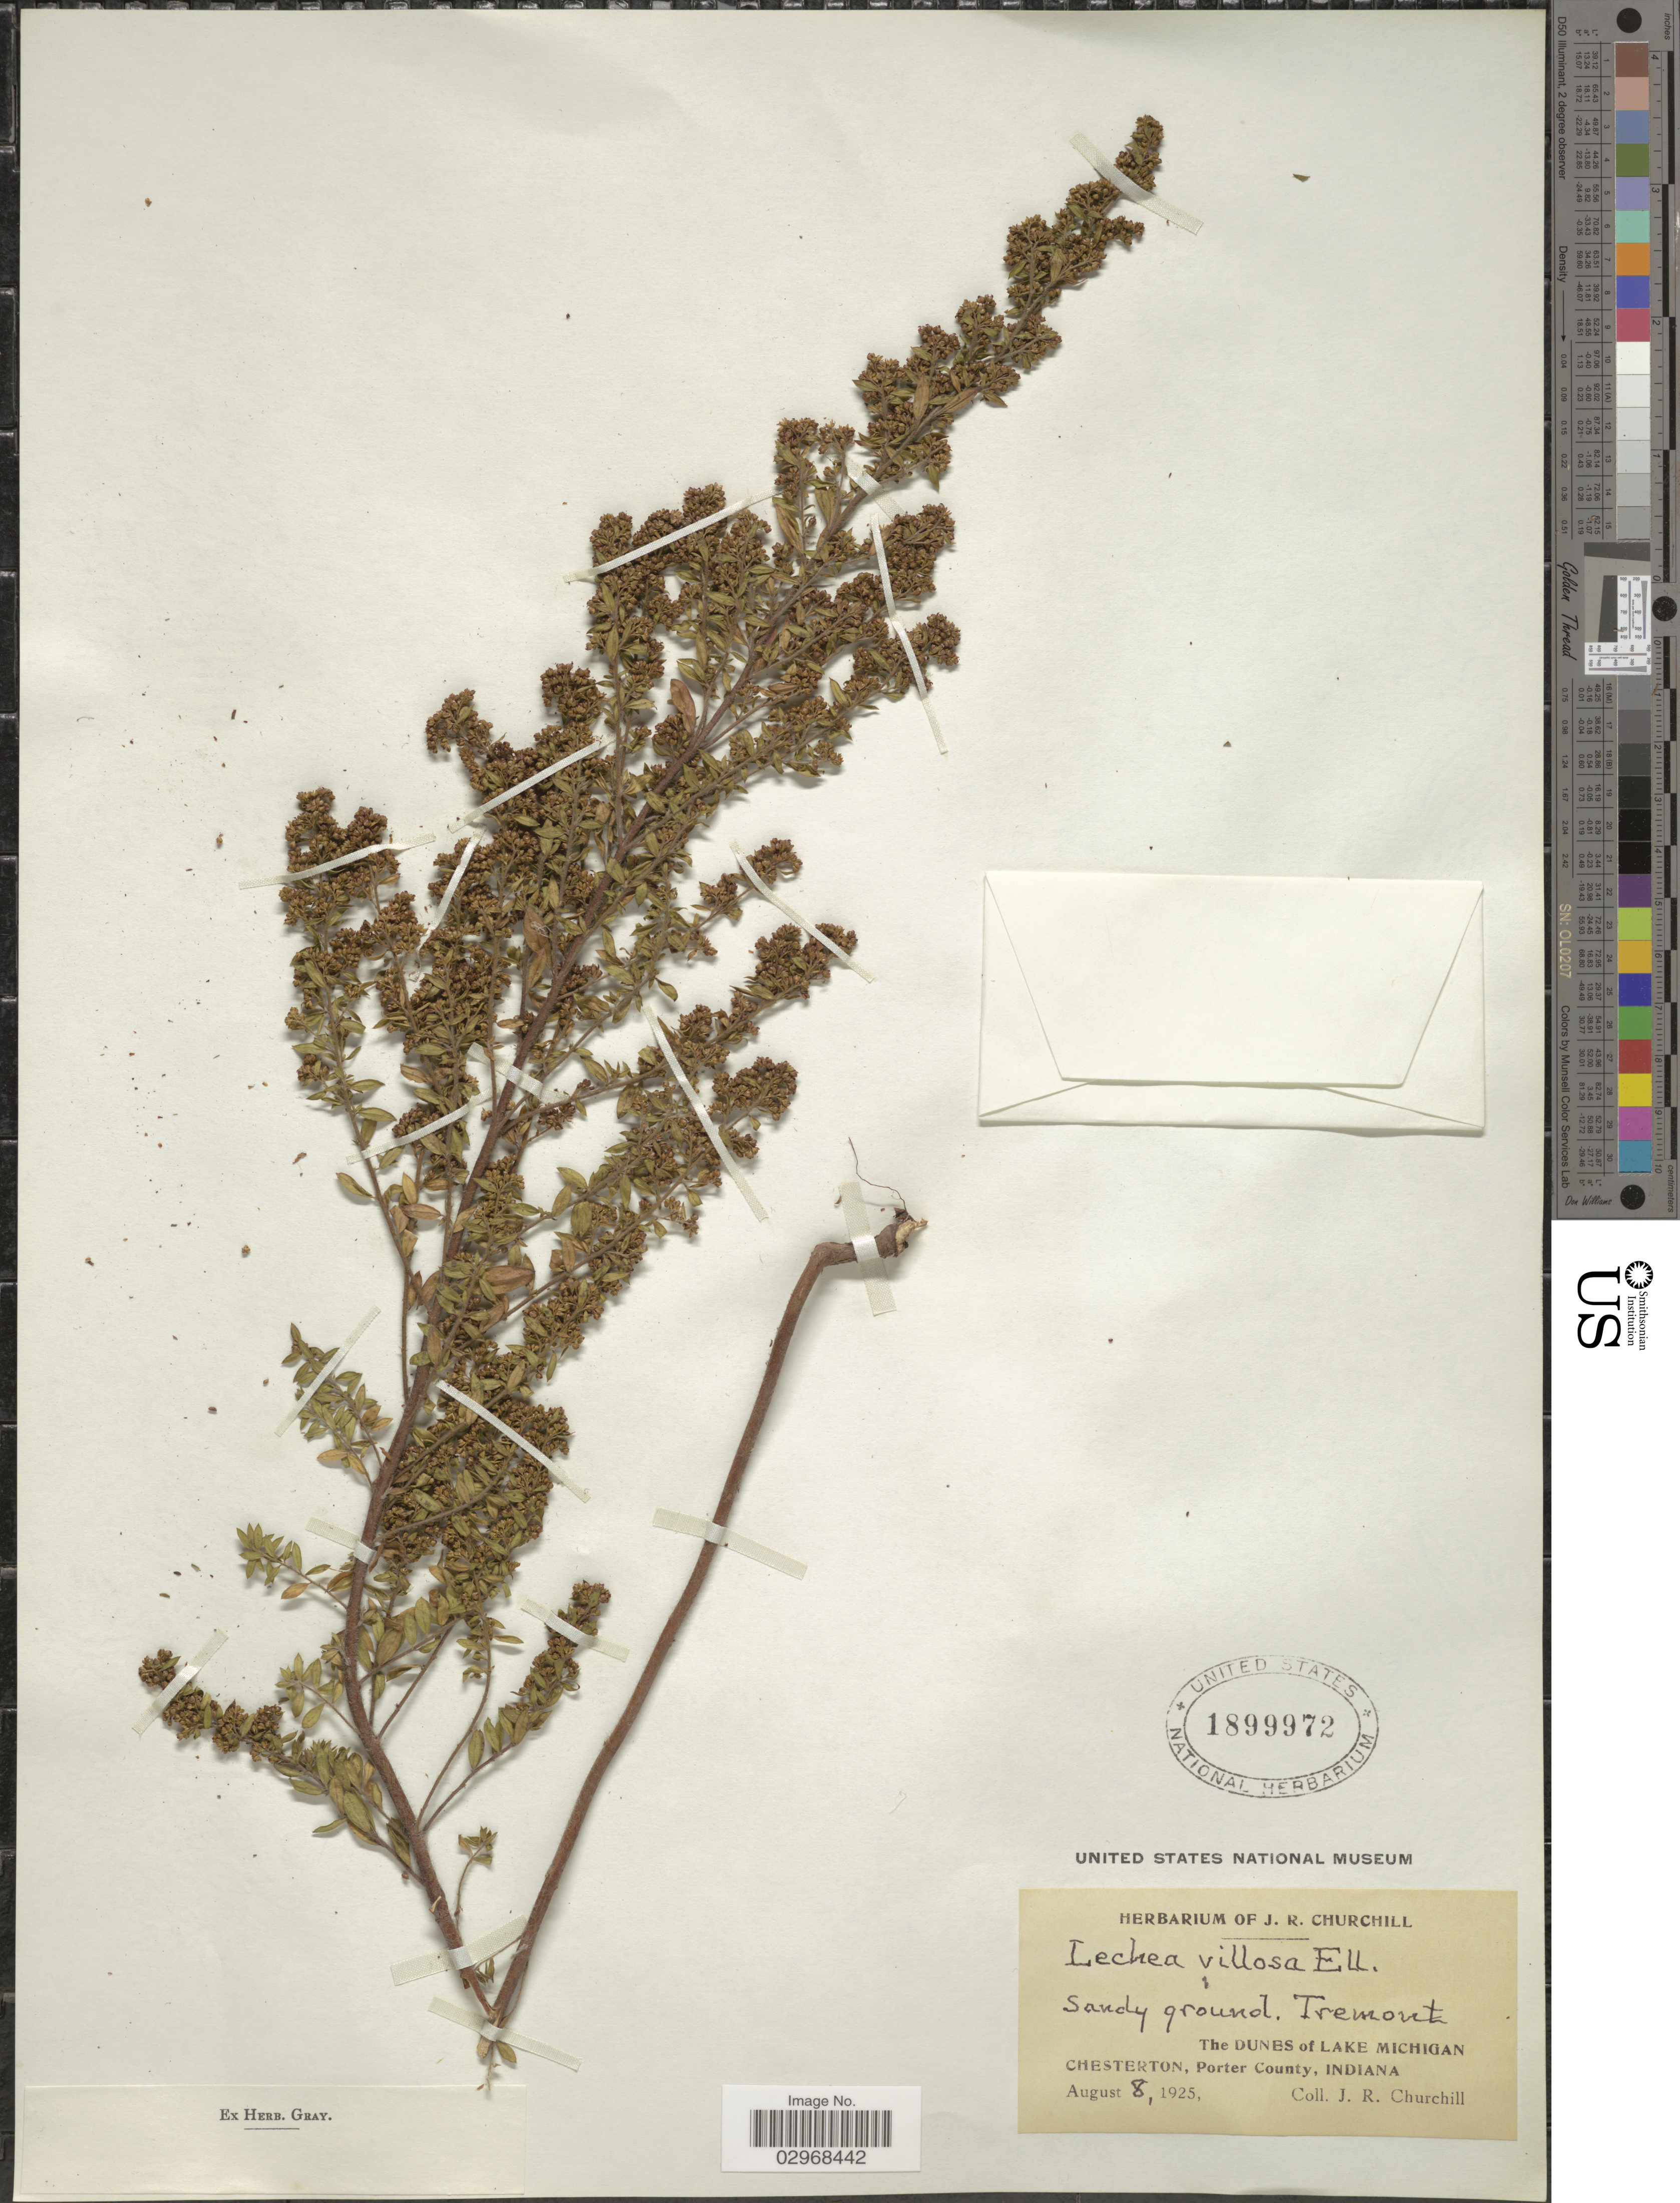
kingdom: Plantae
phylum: Tracheophyta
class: Magnoliopsida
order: Malvales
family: Cistaceae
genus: Lechea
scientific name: Lechea villosa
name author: Elliott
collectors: J. Churchill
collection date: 1925-08-08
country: United States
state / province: Indiana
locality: Tremont, The Dunes of Lake Michigan, Chesterton, Porter County.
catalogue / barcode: US 1899972